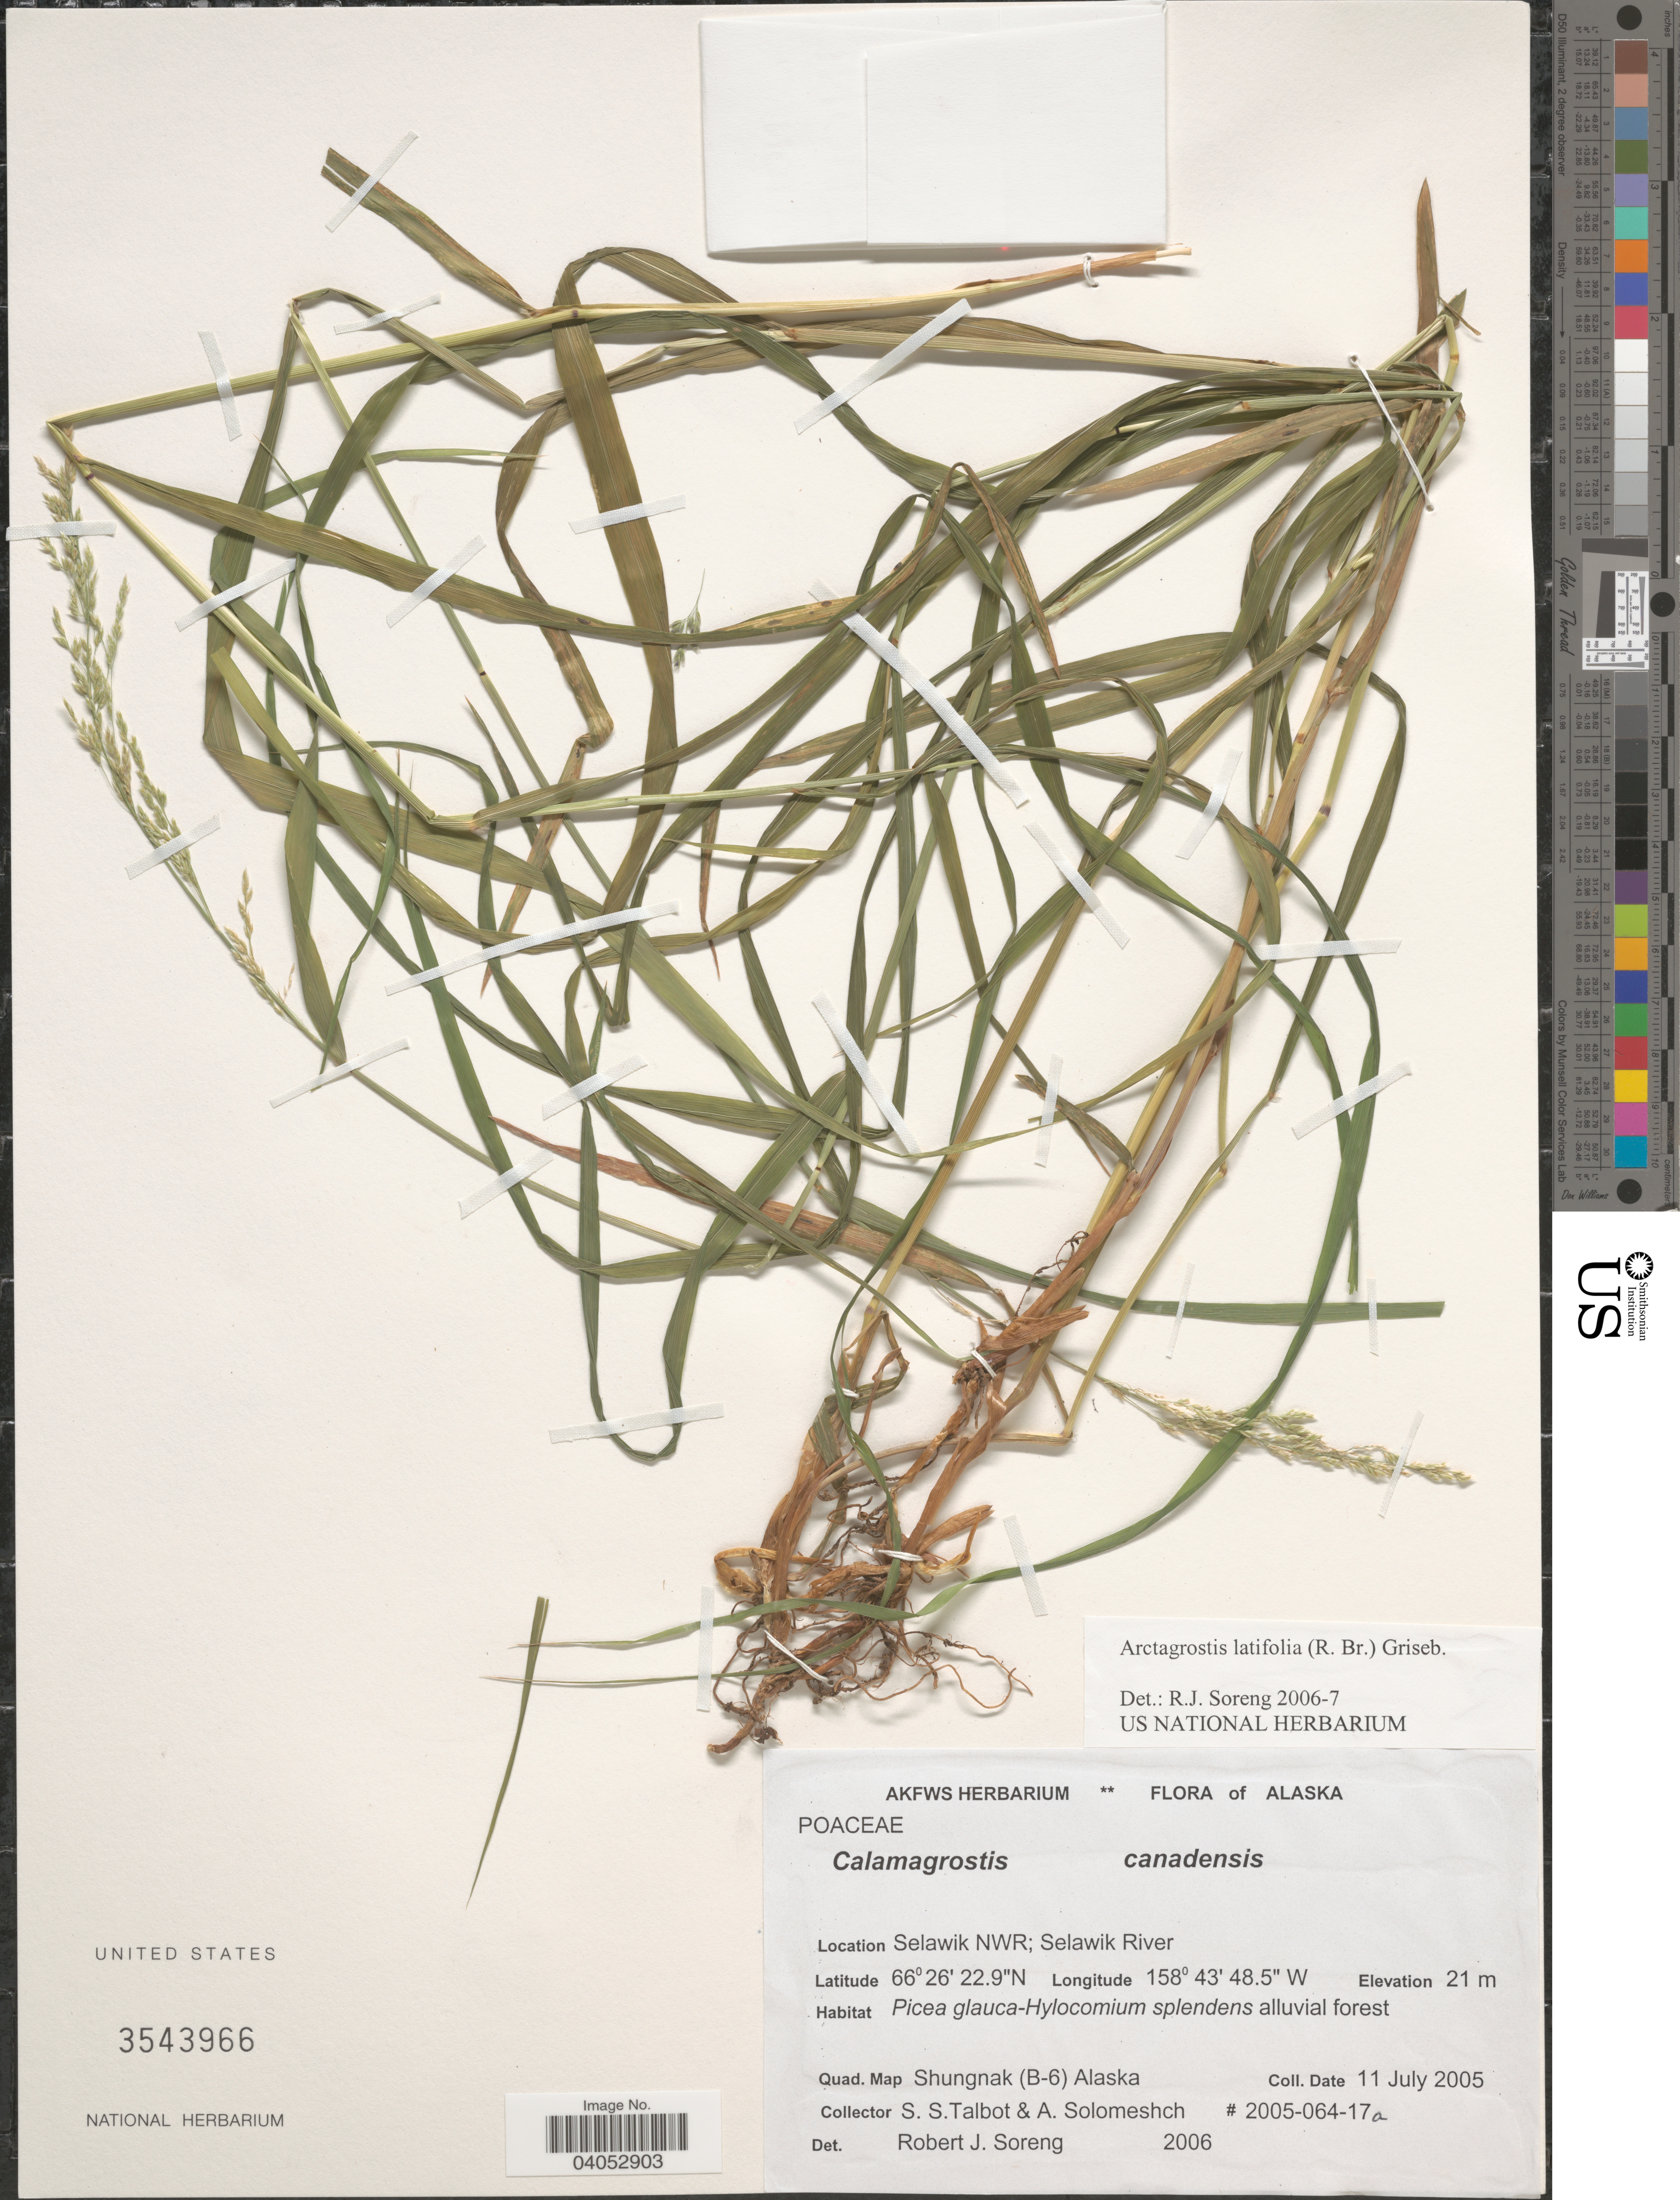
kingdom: Plantae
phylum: Tracheophyta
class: Liliopsida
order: Poales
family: Poaceae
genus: Arctagrostis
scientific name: Arctagrostis latifolia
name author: (R. Br.) Griseb.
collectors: S. S. Talbot & A. Solomeshch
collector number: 2005-064-17a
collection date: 2005-07-11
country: United States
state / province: Alaska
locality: Selawik NWR; Selawik River. Quad. Map Shungnak (B-6).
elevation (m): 21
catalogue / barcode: US 3543966